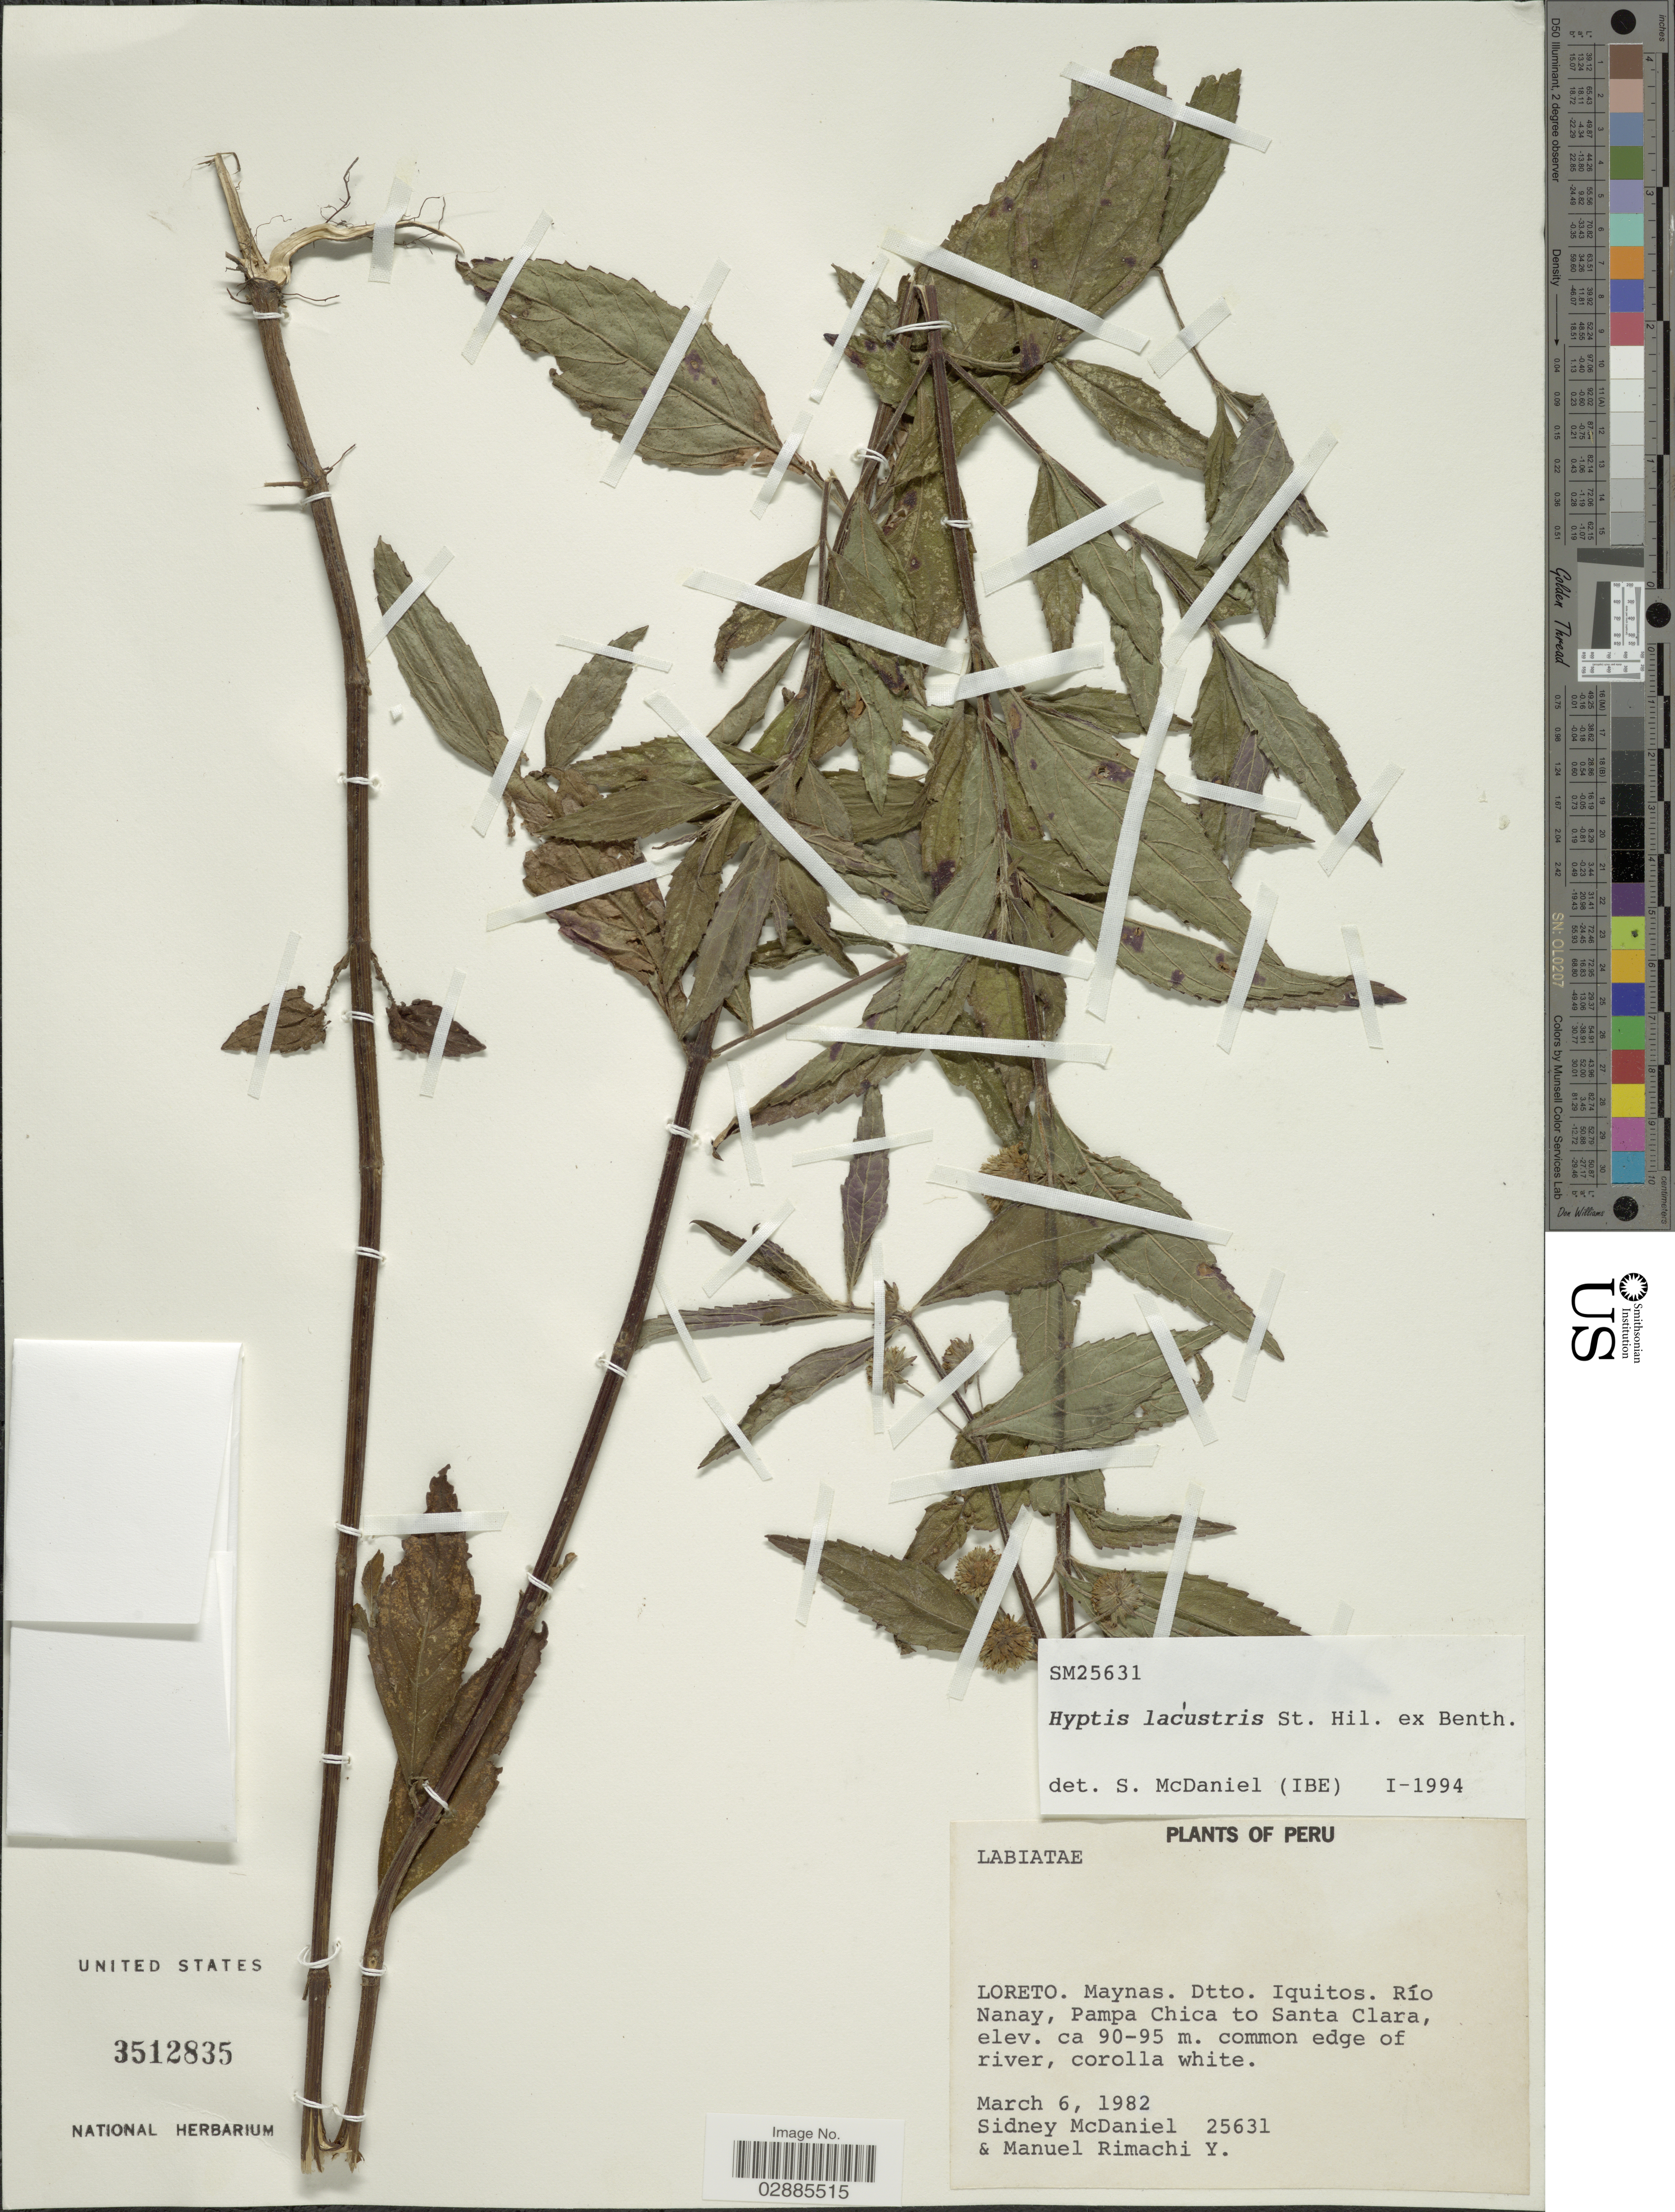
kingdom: Plantae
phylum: Tracheophyta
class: Magnoliopsida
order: Lamiales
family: Lamiaceae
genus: Hyptis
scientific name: Hyptis lacustris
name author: A. St.-Hil. ex Benth.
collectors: S. McDaniel & M. Rimachi Y.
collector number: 25631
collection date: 1982-03-06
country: Peru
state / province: Loreto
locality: Maynas. Dtto. Iquitos. Río Nanay, Pampa Chica to Santa Clara.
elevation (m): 90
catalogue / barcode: US 3512835